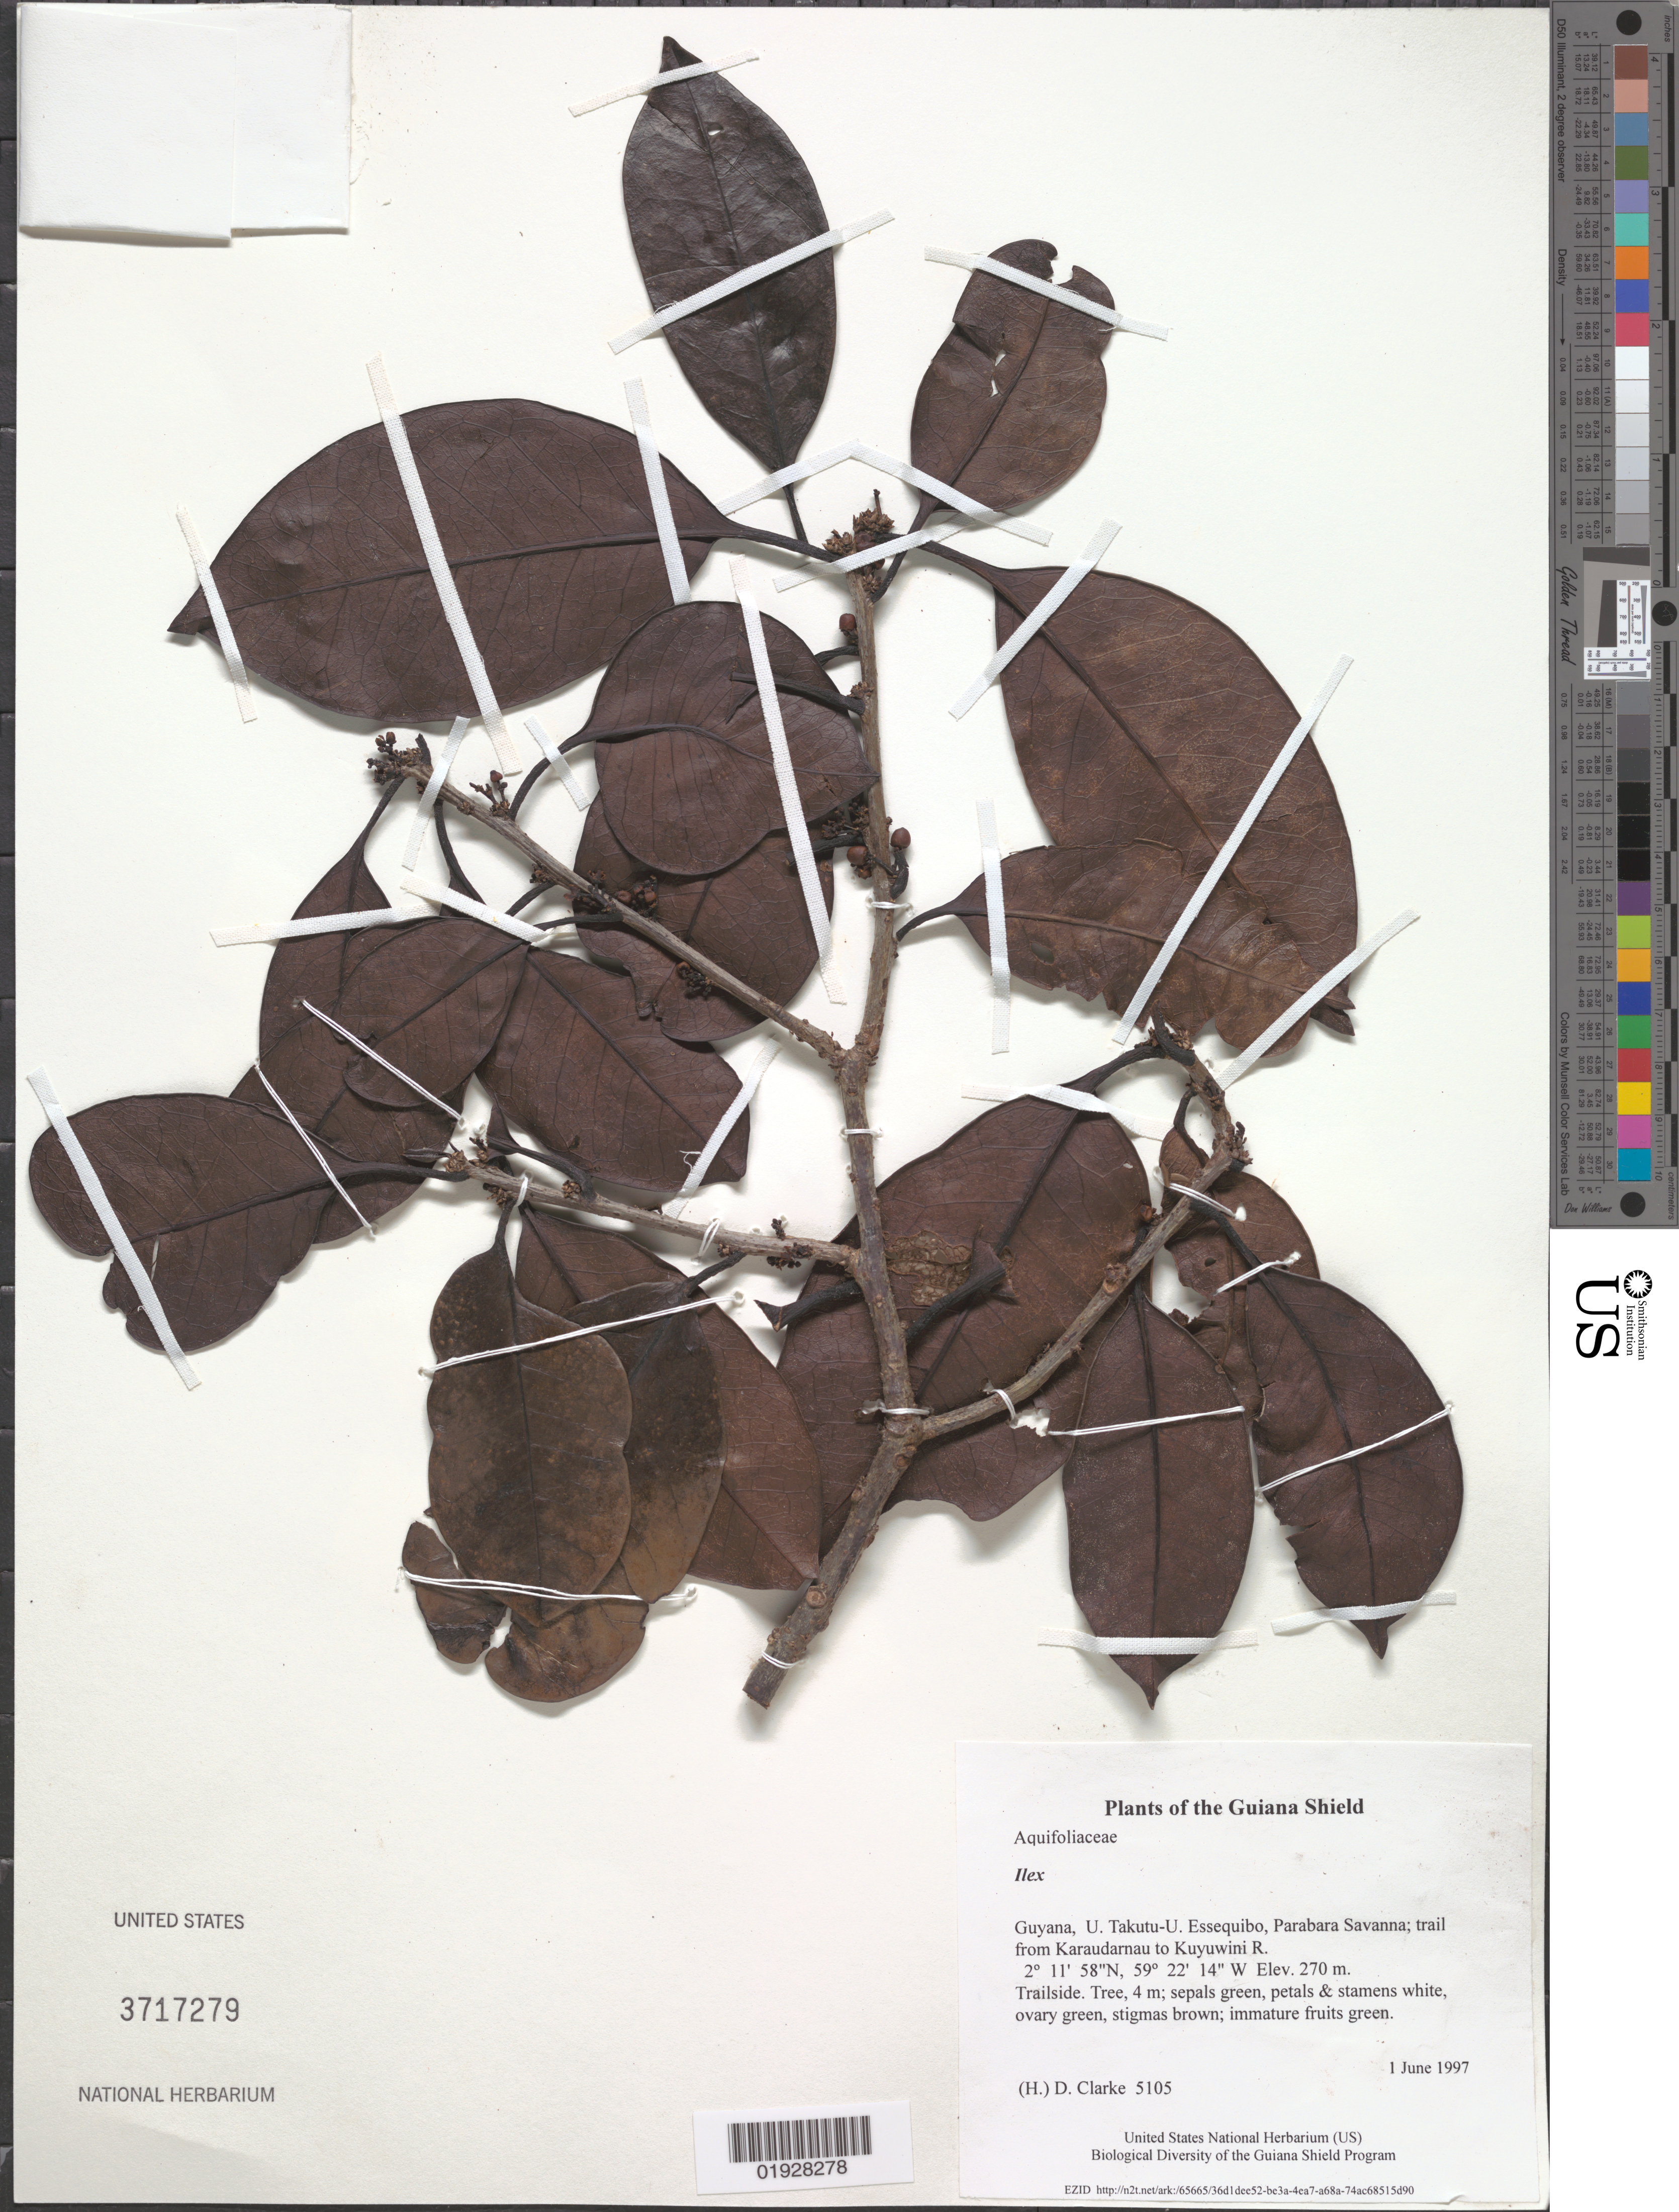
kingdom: Plantae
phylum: Tracheophyta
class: Magnoliopsida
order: Aquifoliales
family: Aquifoliaceae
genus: Ilex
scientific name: Ilex sp.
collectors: H. D. Clarke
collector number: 5105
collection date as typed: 1 June 1997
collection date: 1997-06-01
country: Guyana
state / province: U. Takutu-U. Essequibo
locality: Parabara Savanna; trail from Karaudarnau to Kuyuwini R.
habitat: Trailside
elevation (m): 270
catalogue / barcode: US 3717279